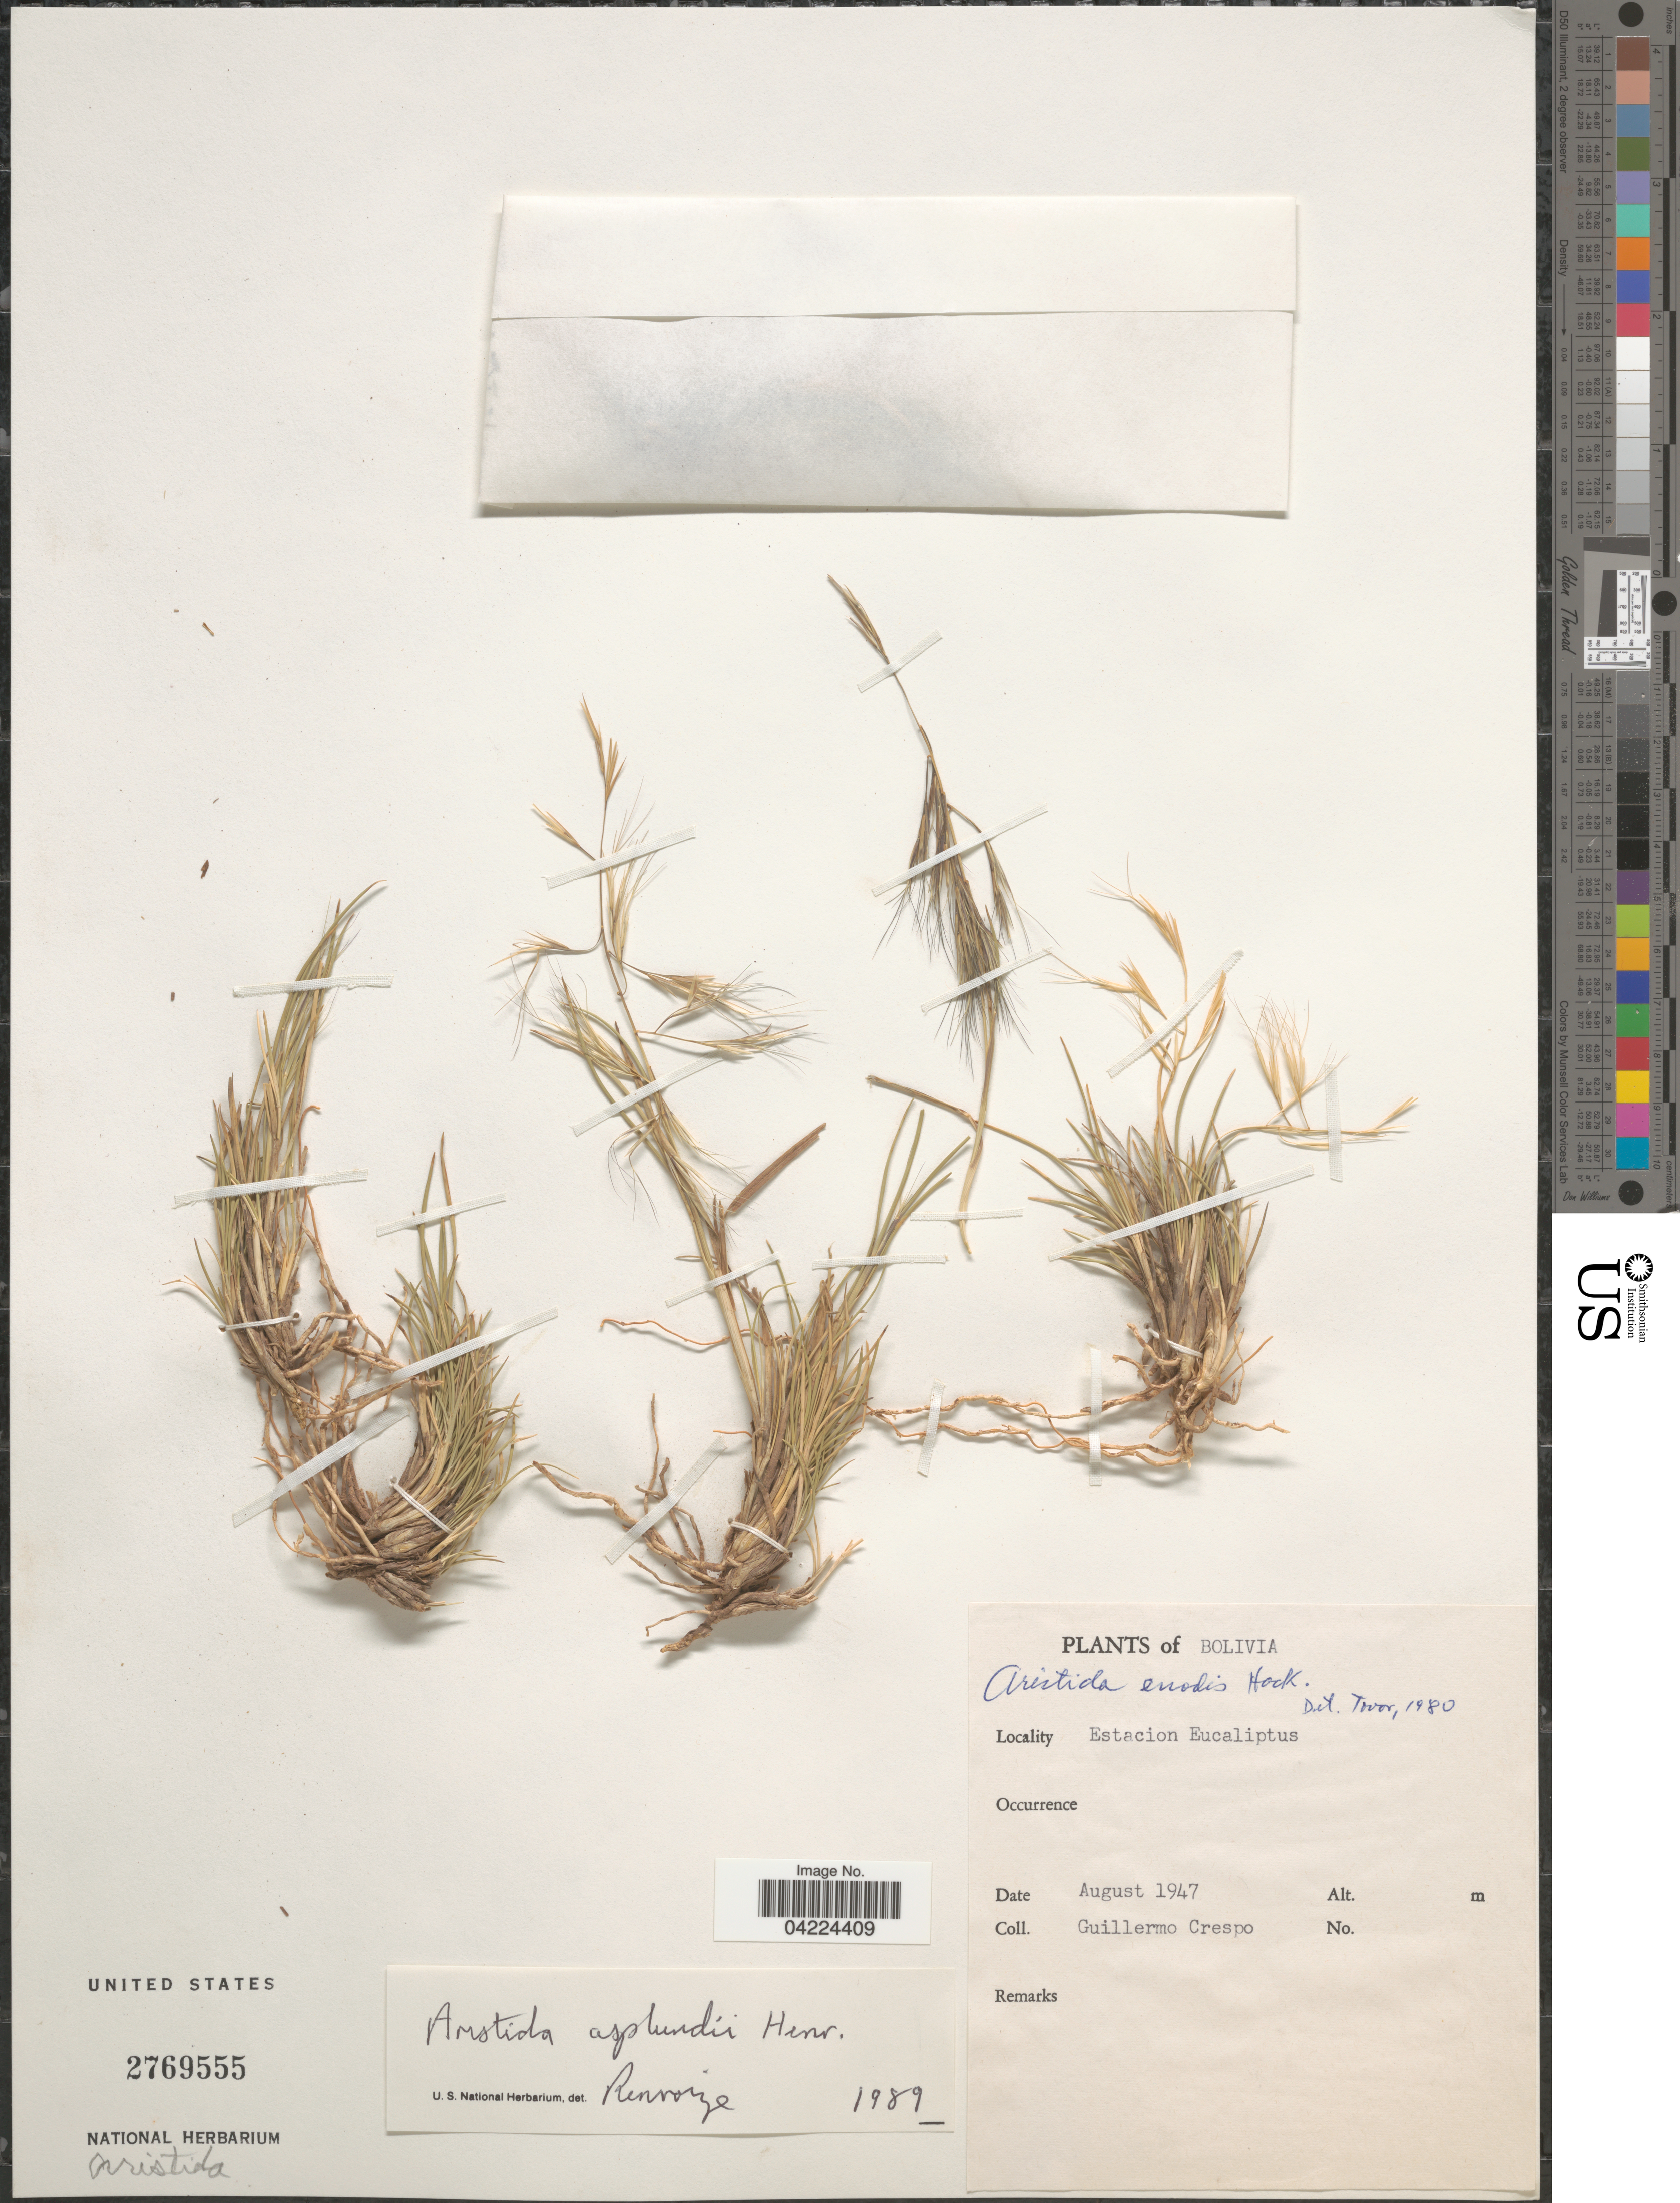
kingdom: Plantae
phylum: Tracheophyta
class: Liliopsida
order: Poales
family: Poaceae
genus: Aristida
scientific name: Aristida asplundii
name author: Henr.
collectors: G. Crespo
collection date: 1947-08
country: Bolivia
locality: Estacion Eucaliptus.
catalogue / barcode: US 2769555